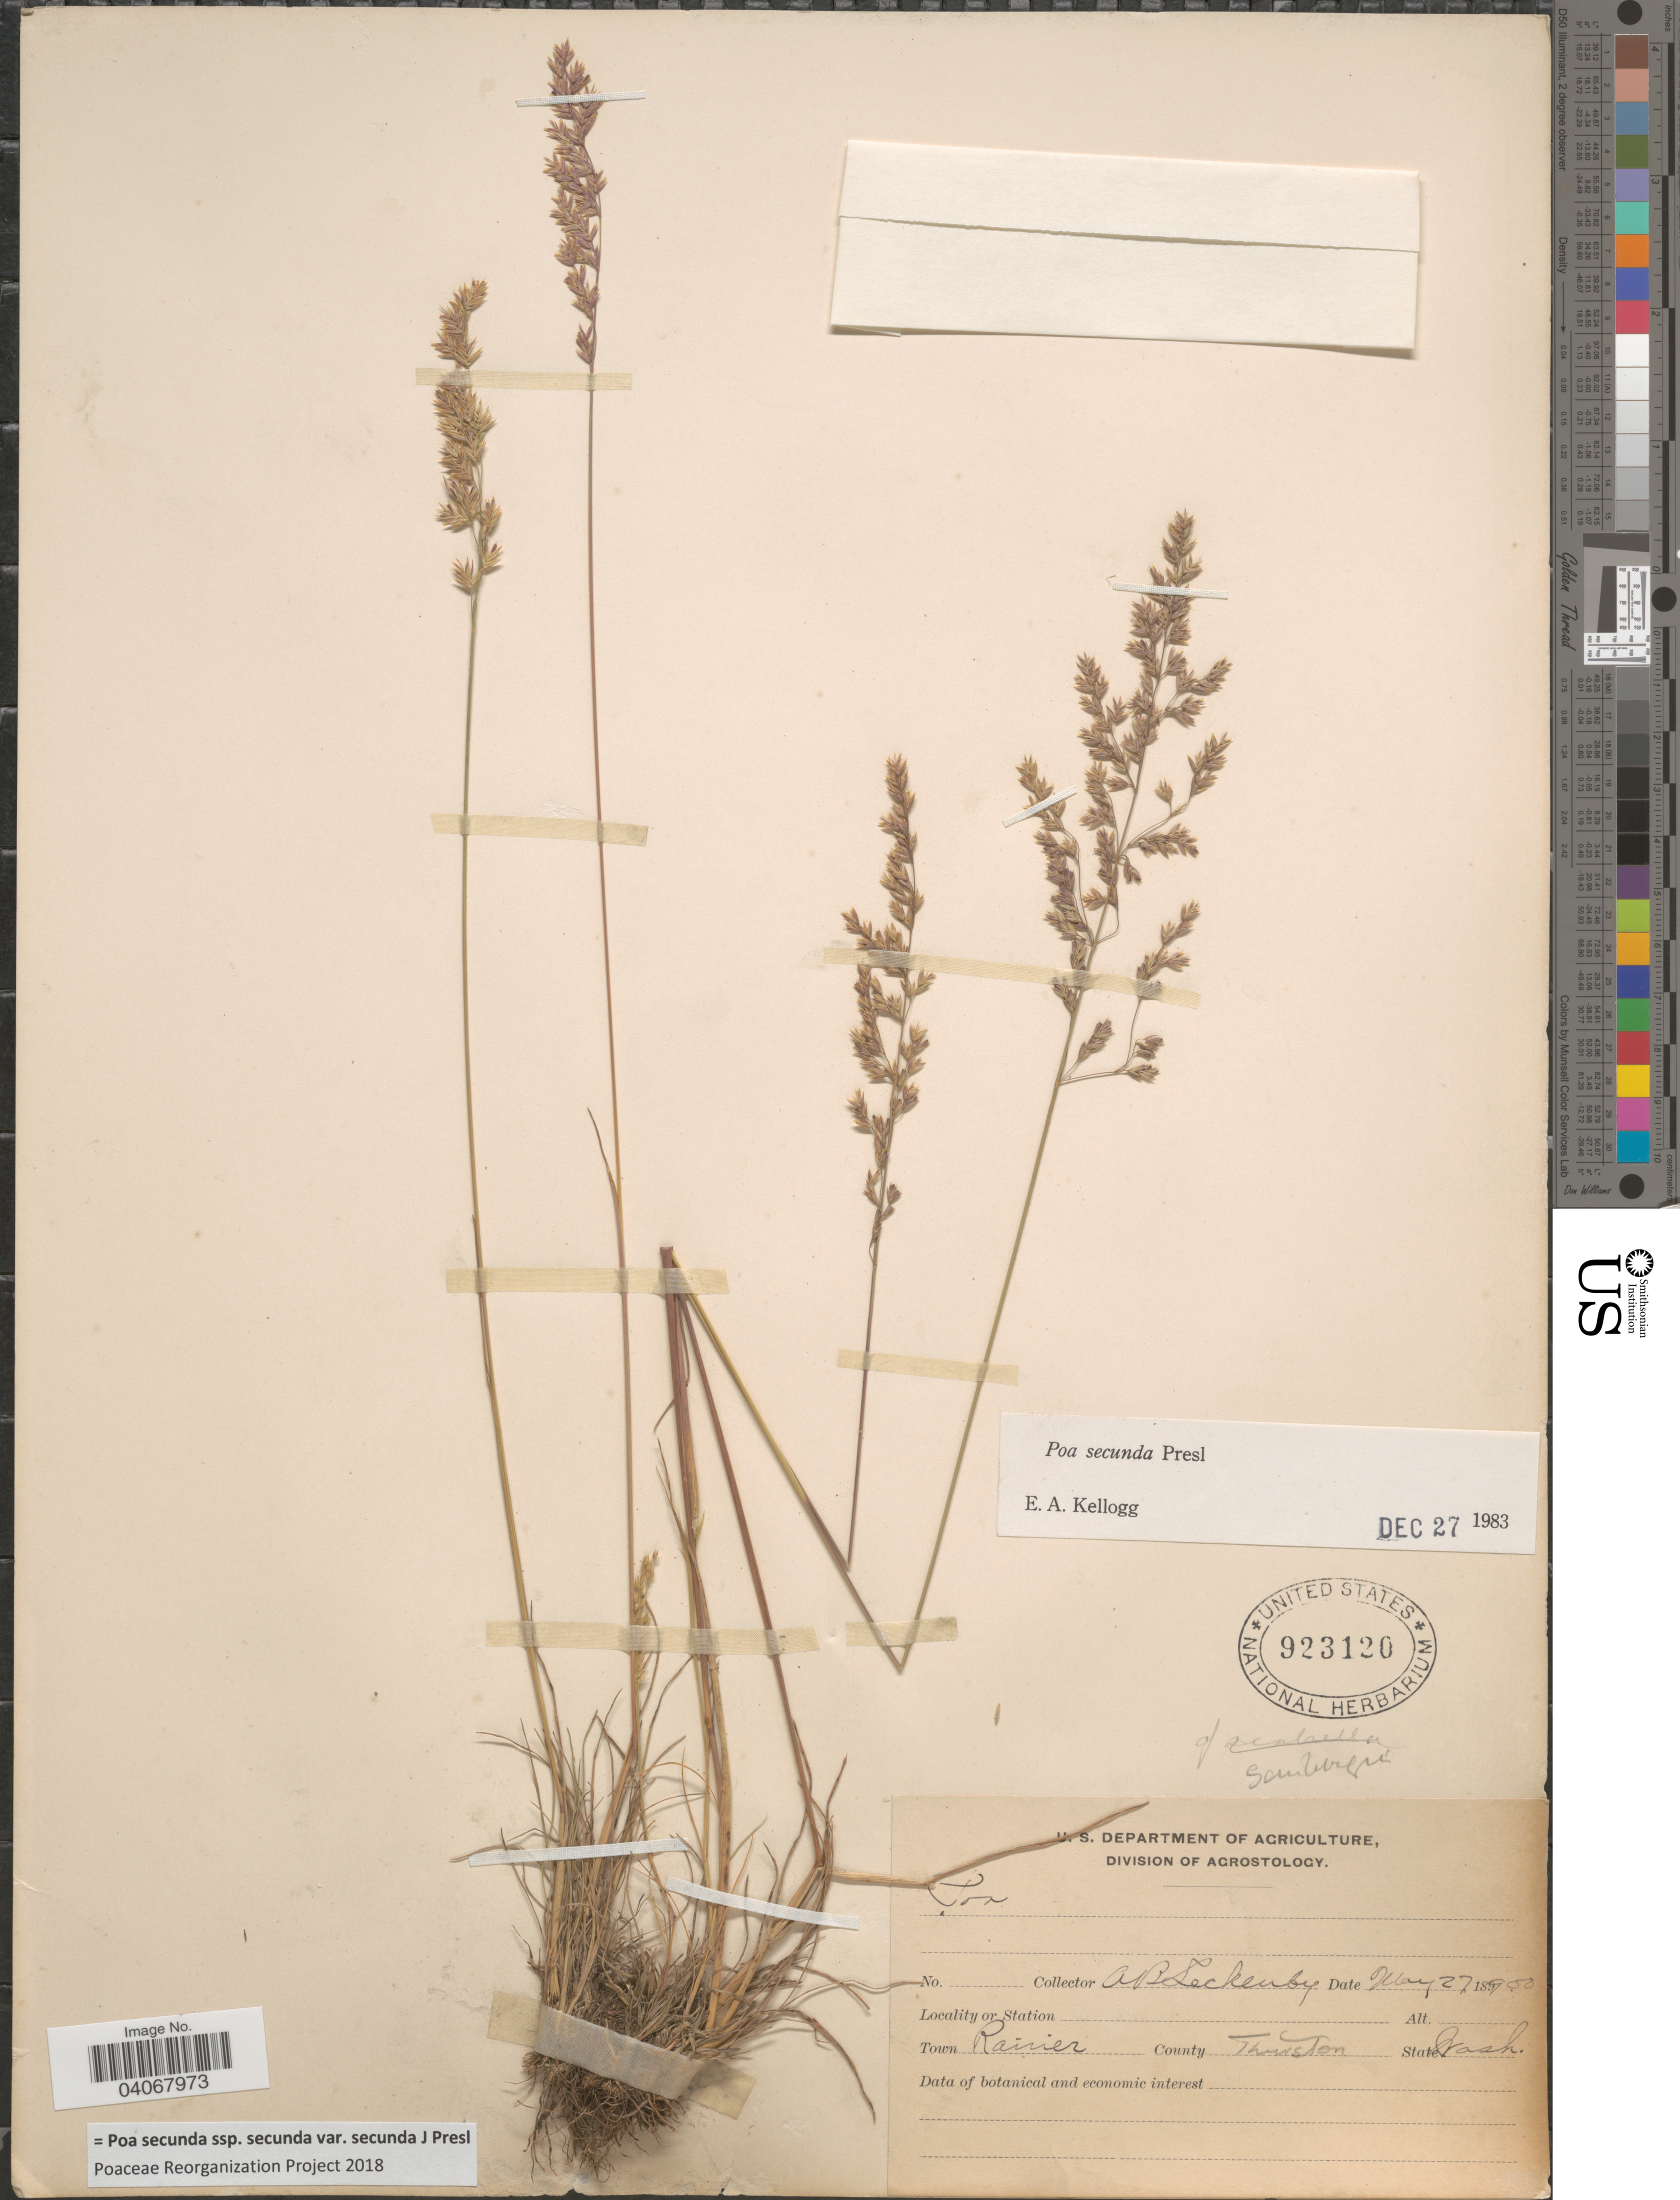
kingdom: Plantae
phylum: Tracheophyta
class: Liliopsida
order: Poales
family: Poaceae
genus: Poa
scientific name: Poa secunda subsp. secunda var. secunda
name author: J. Presl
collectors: A. Leckenby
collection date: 1900-05-27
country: United States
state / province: Washington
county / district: Thurston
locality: Town Rainier. County Thurston.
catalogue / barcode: US 923120